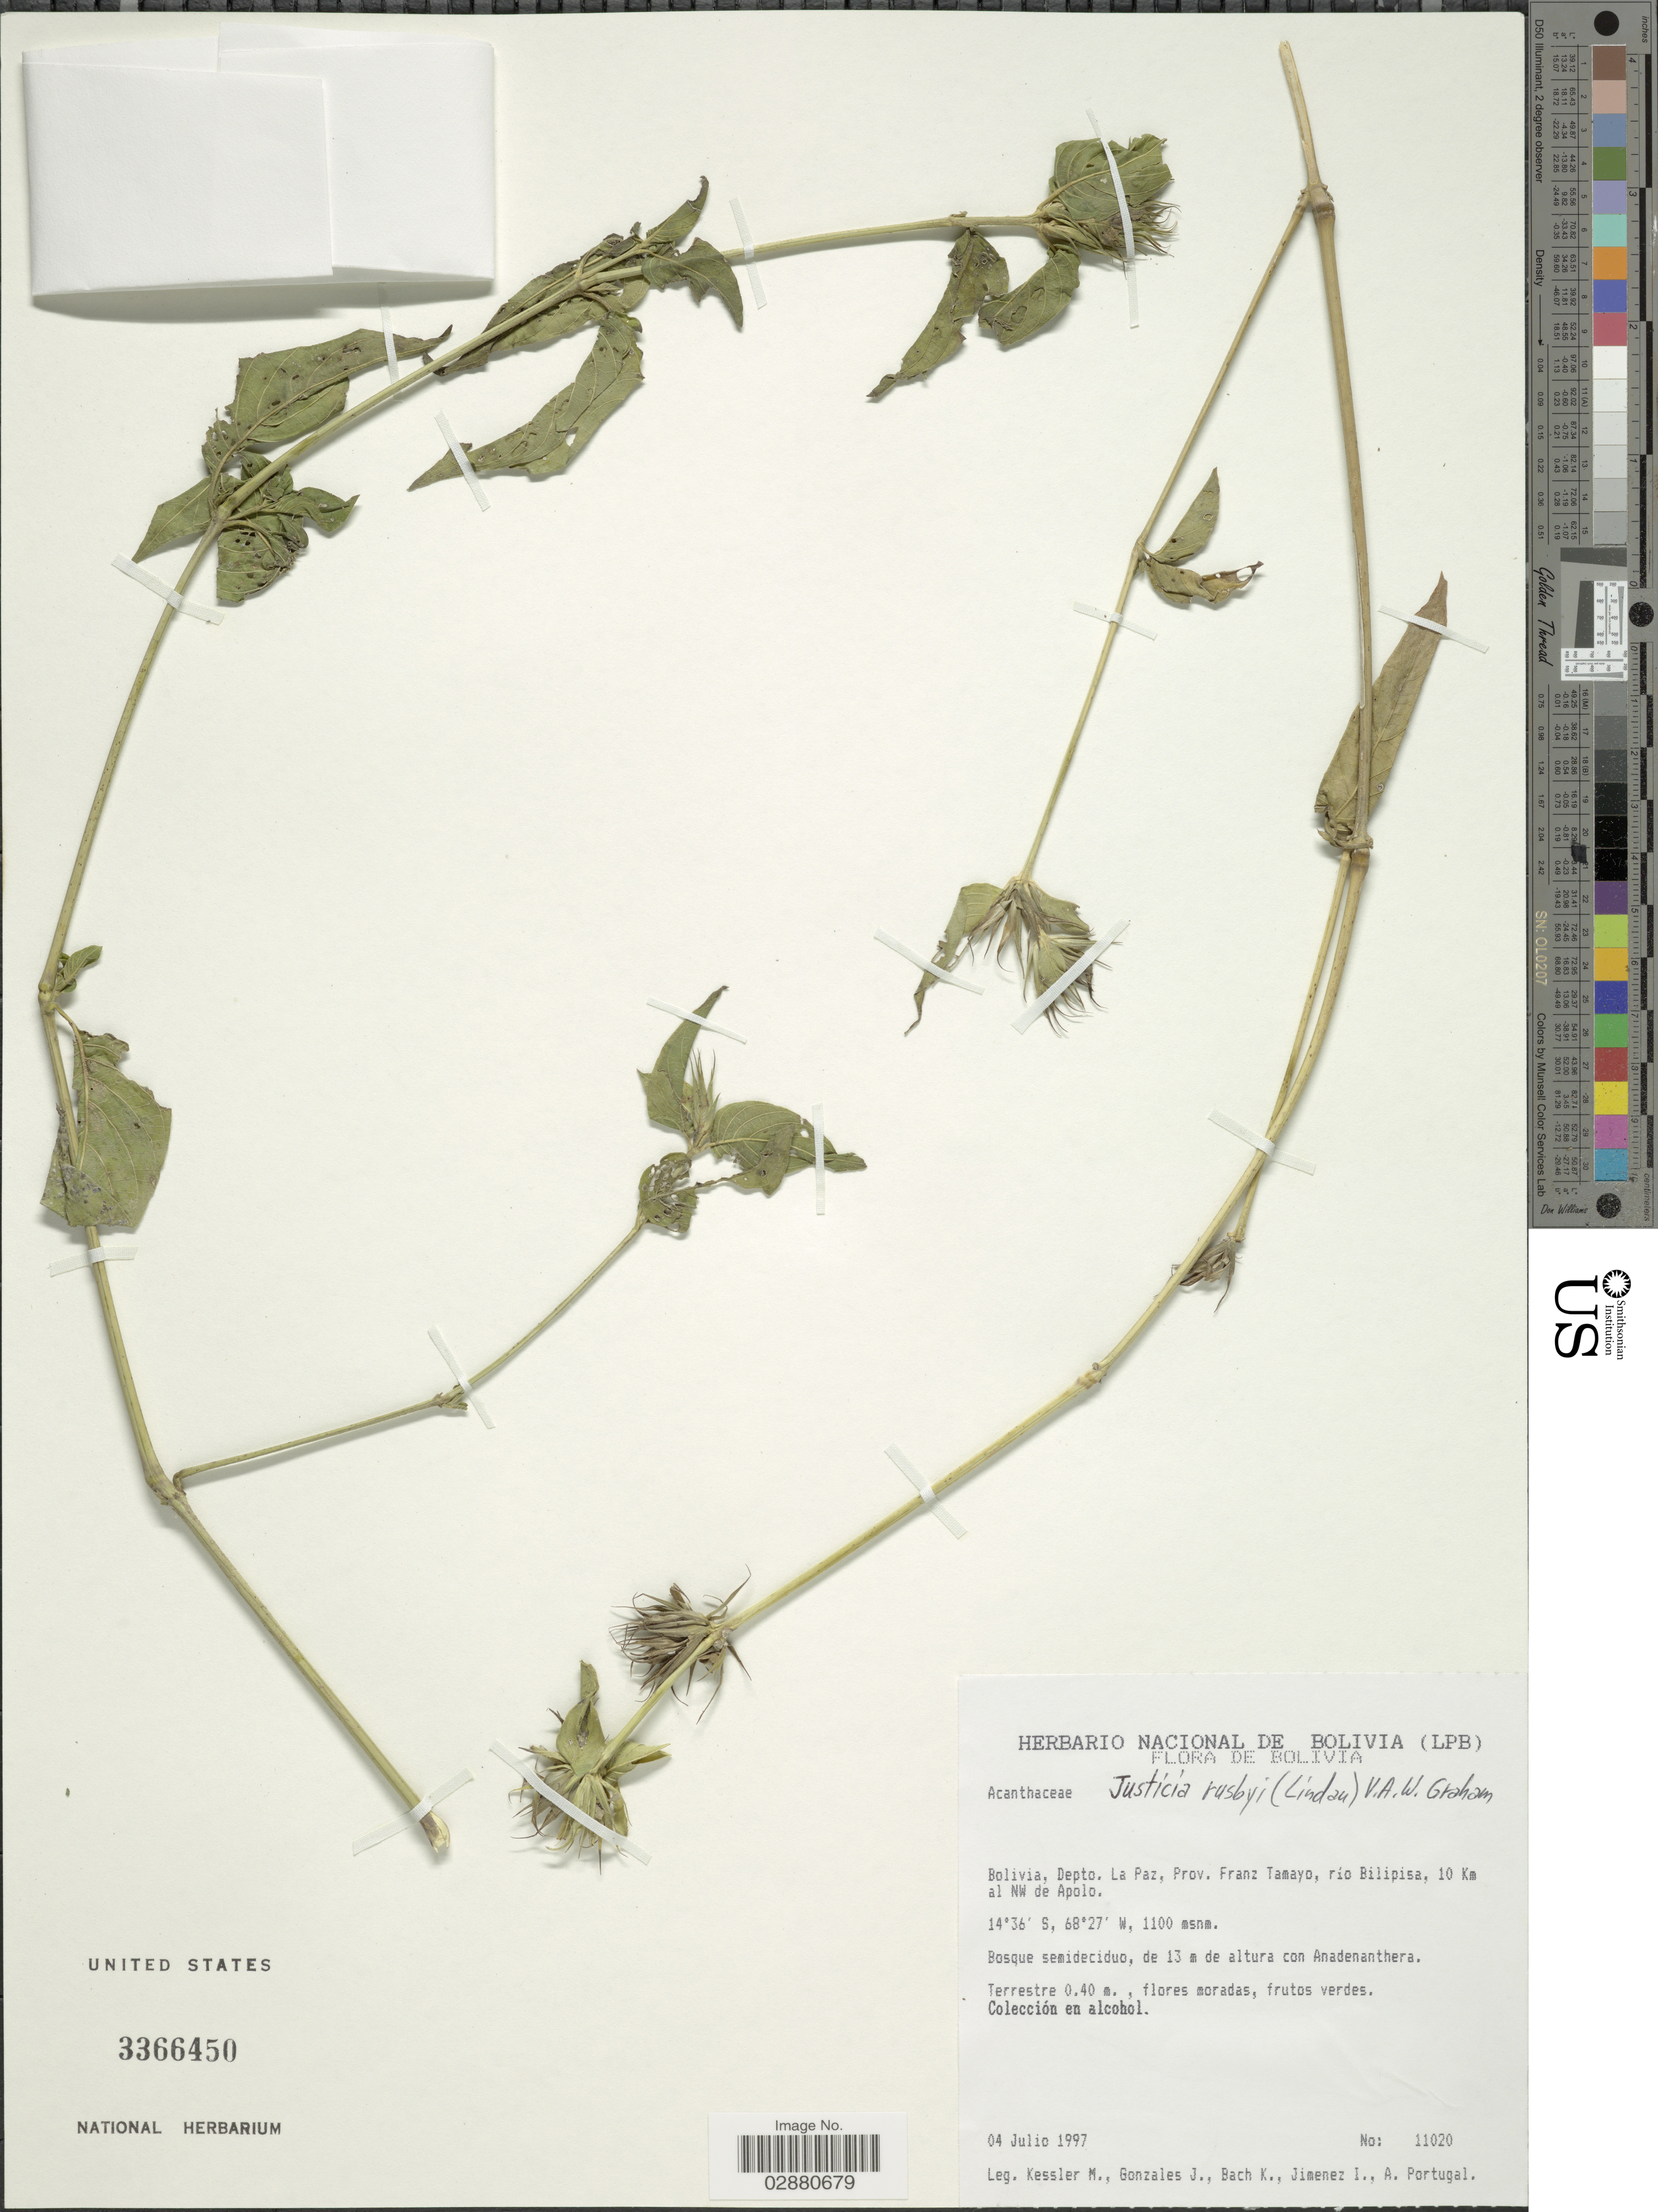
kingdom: Plantae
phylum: Tracheophyta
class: Magnoliopsida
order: Lamiales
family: Acanthaceae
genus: Justicia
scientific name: Justicia rusbyi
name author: (Lindau) V.A.W. Graham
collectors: M. Kessler, J. Gonzales, K. Bach, I. Jimenez & A. Portugal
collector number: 11020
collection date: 1997-07-04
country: Bolivia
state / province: La Paz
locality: Depto. La Paz, Prov. Franz Tamayo, río Bilipisa, 10 Km al NW de Apolo.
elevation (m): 1100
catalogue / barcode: US 3366450